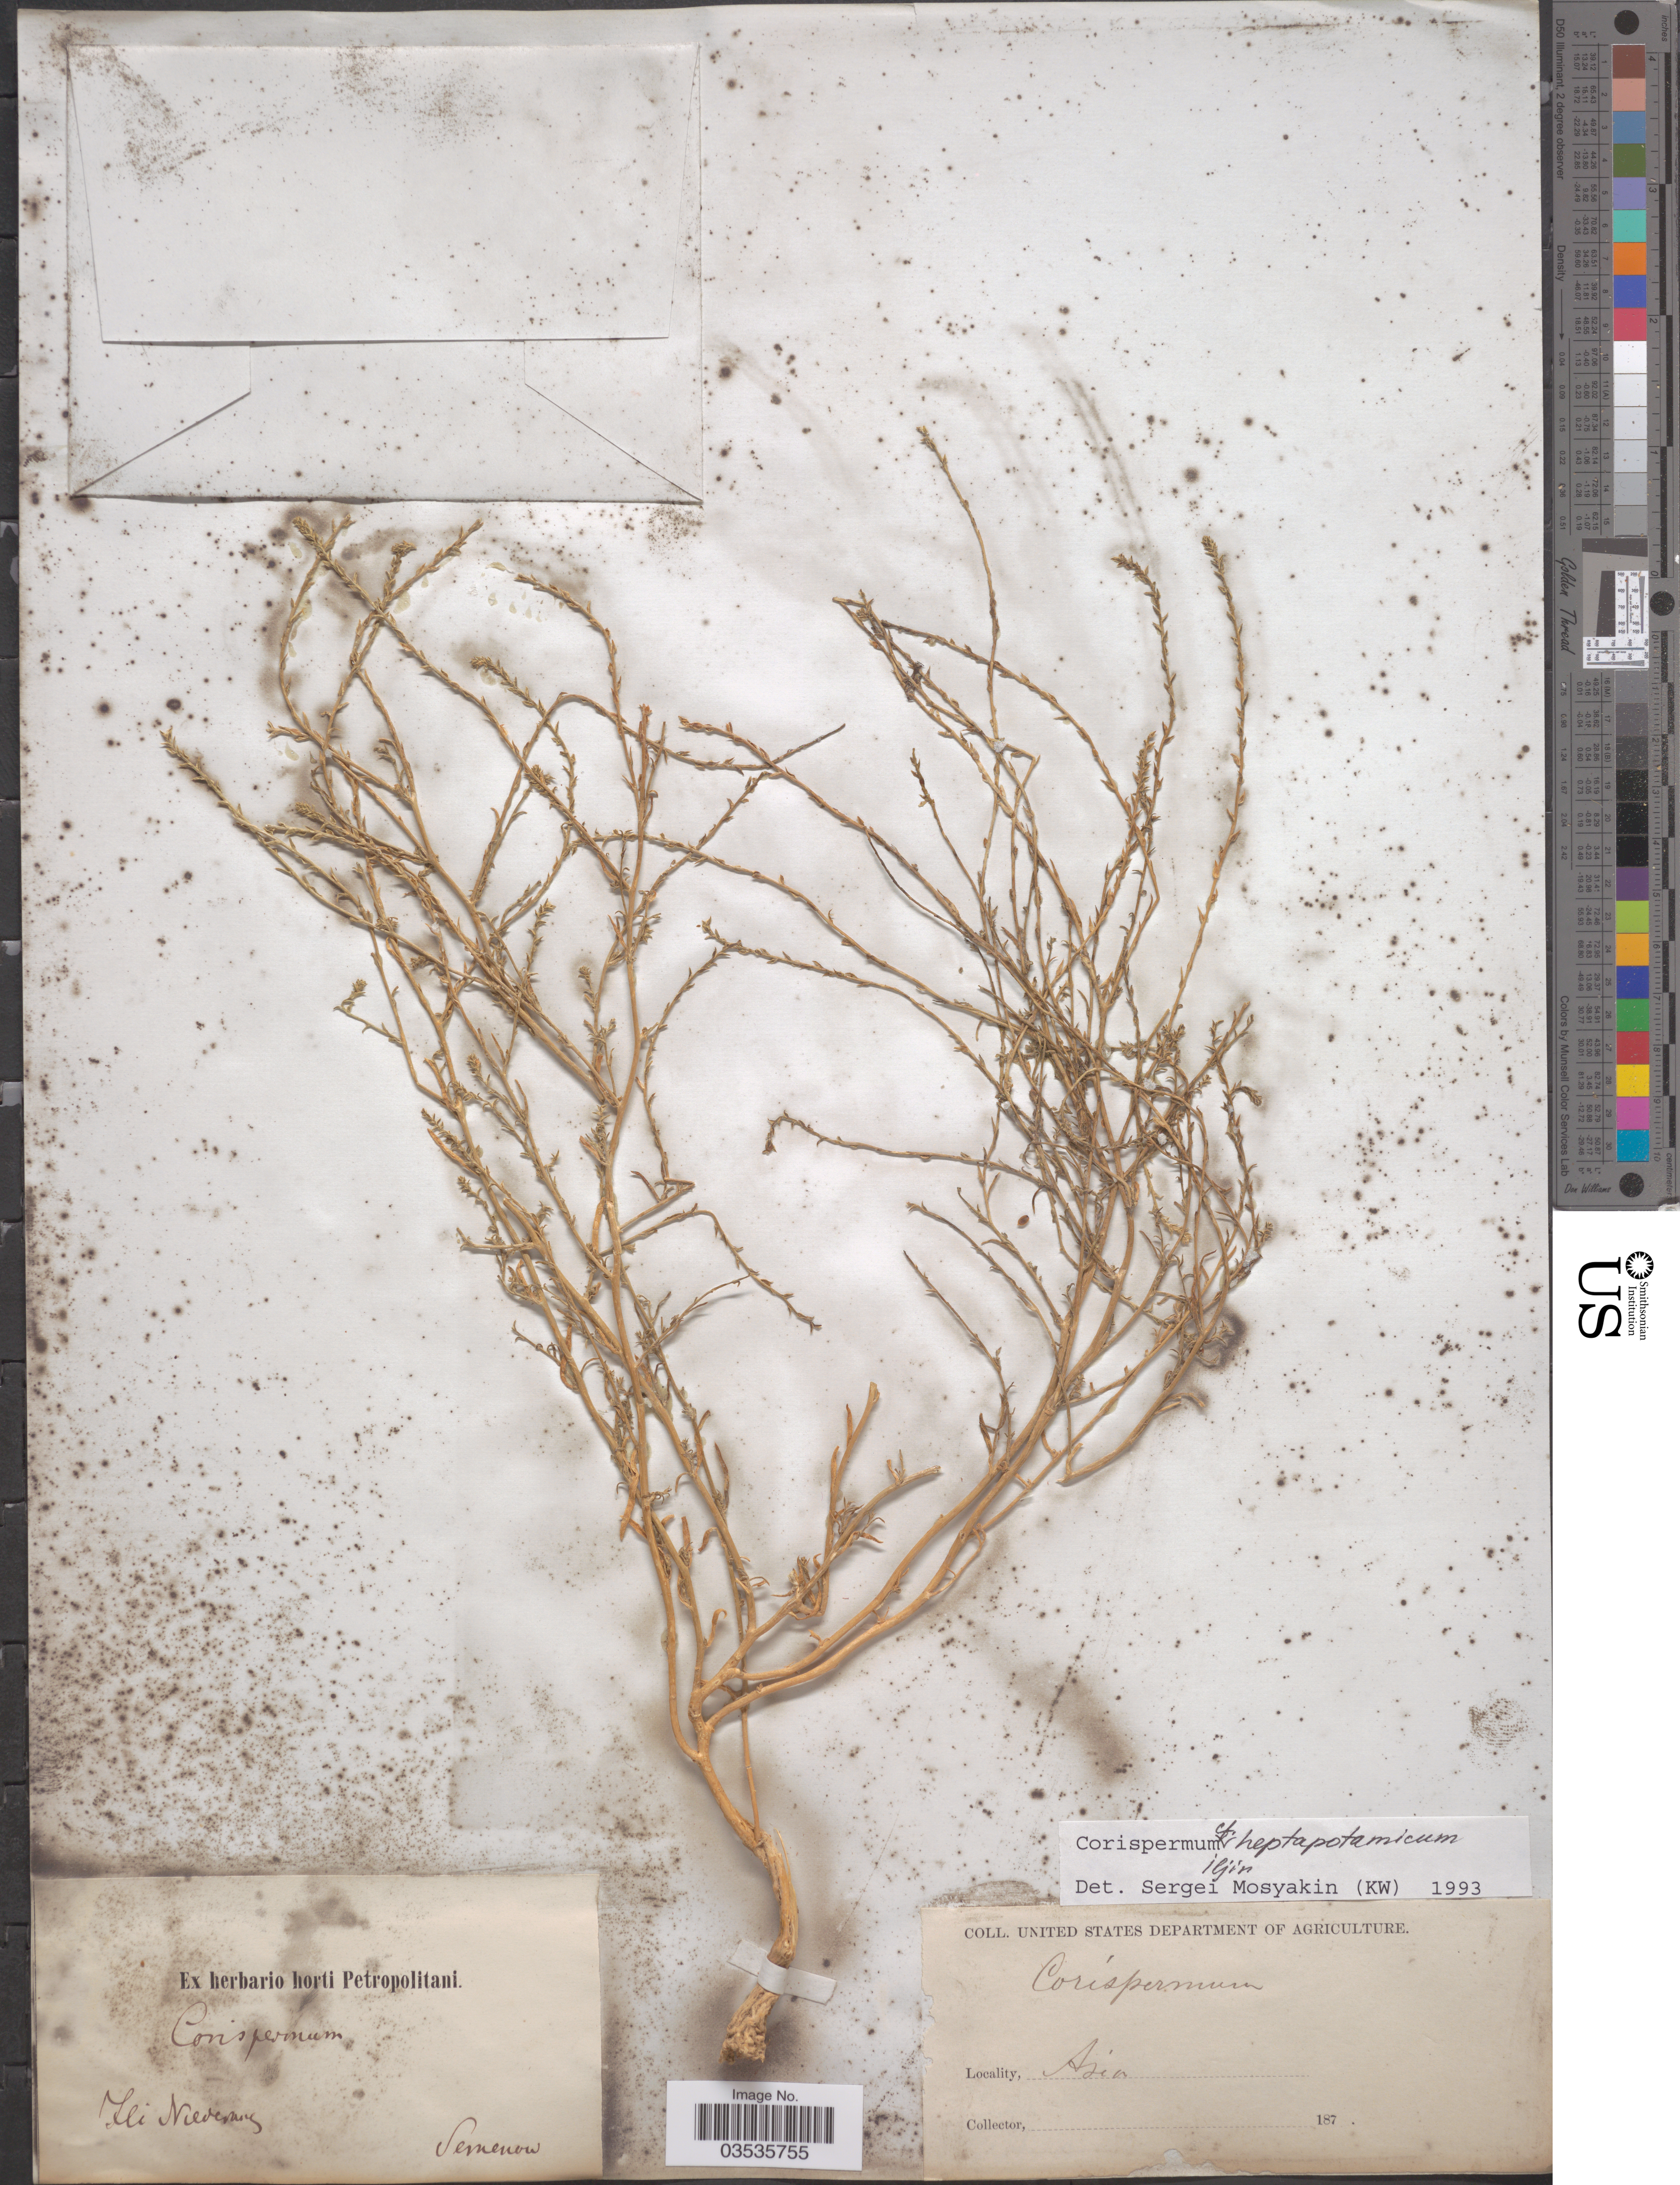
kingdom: Plantae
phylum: Tracheophyta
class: Magnoliopsida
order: Caryophyllales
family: Amaranthaceae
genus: Corispermum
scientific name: Corispermum heptapotamicum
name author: Iljin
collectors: P. P. Semenov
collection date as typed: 187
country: Kazakhstan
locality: Asia. Ili Niederung.